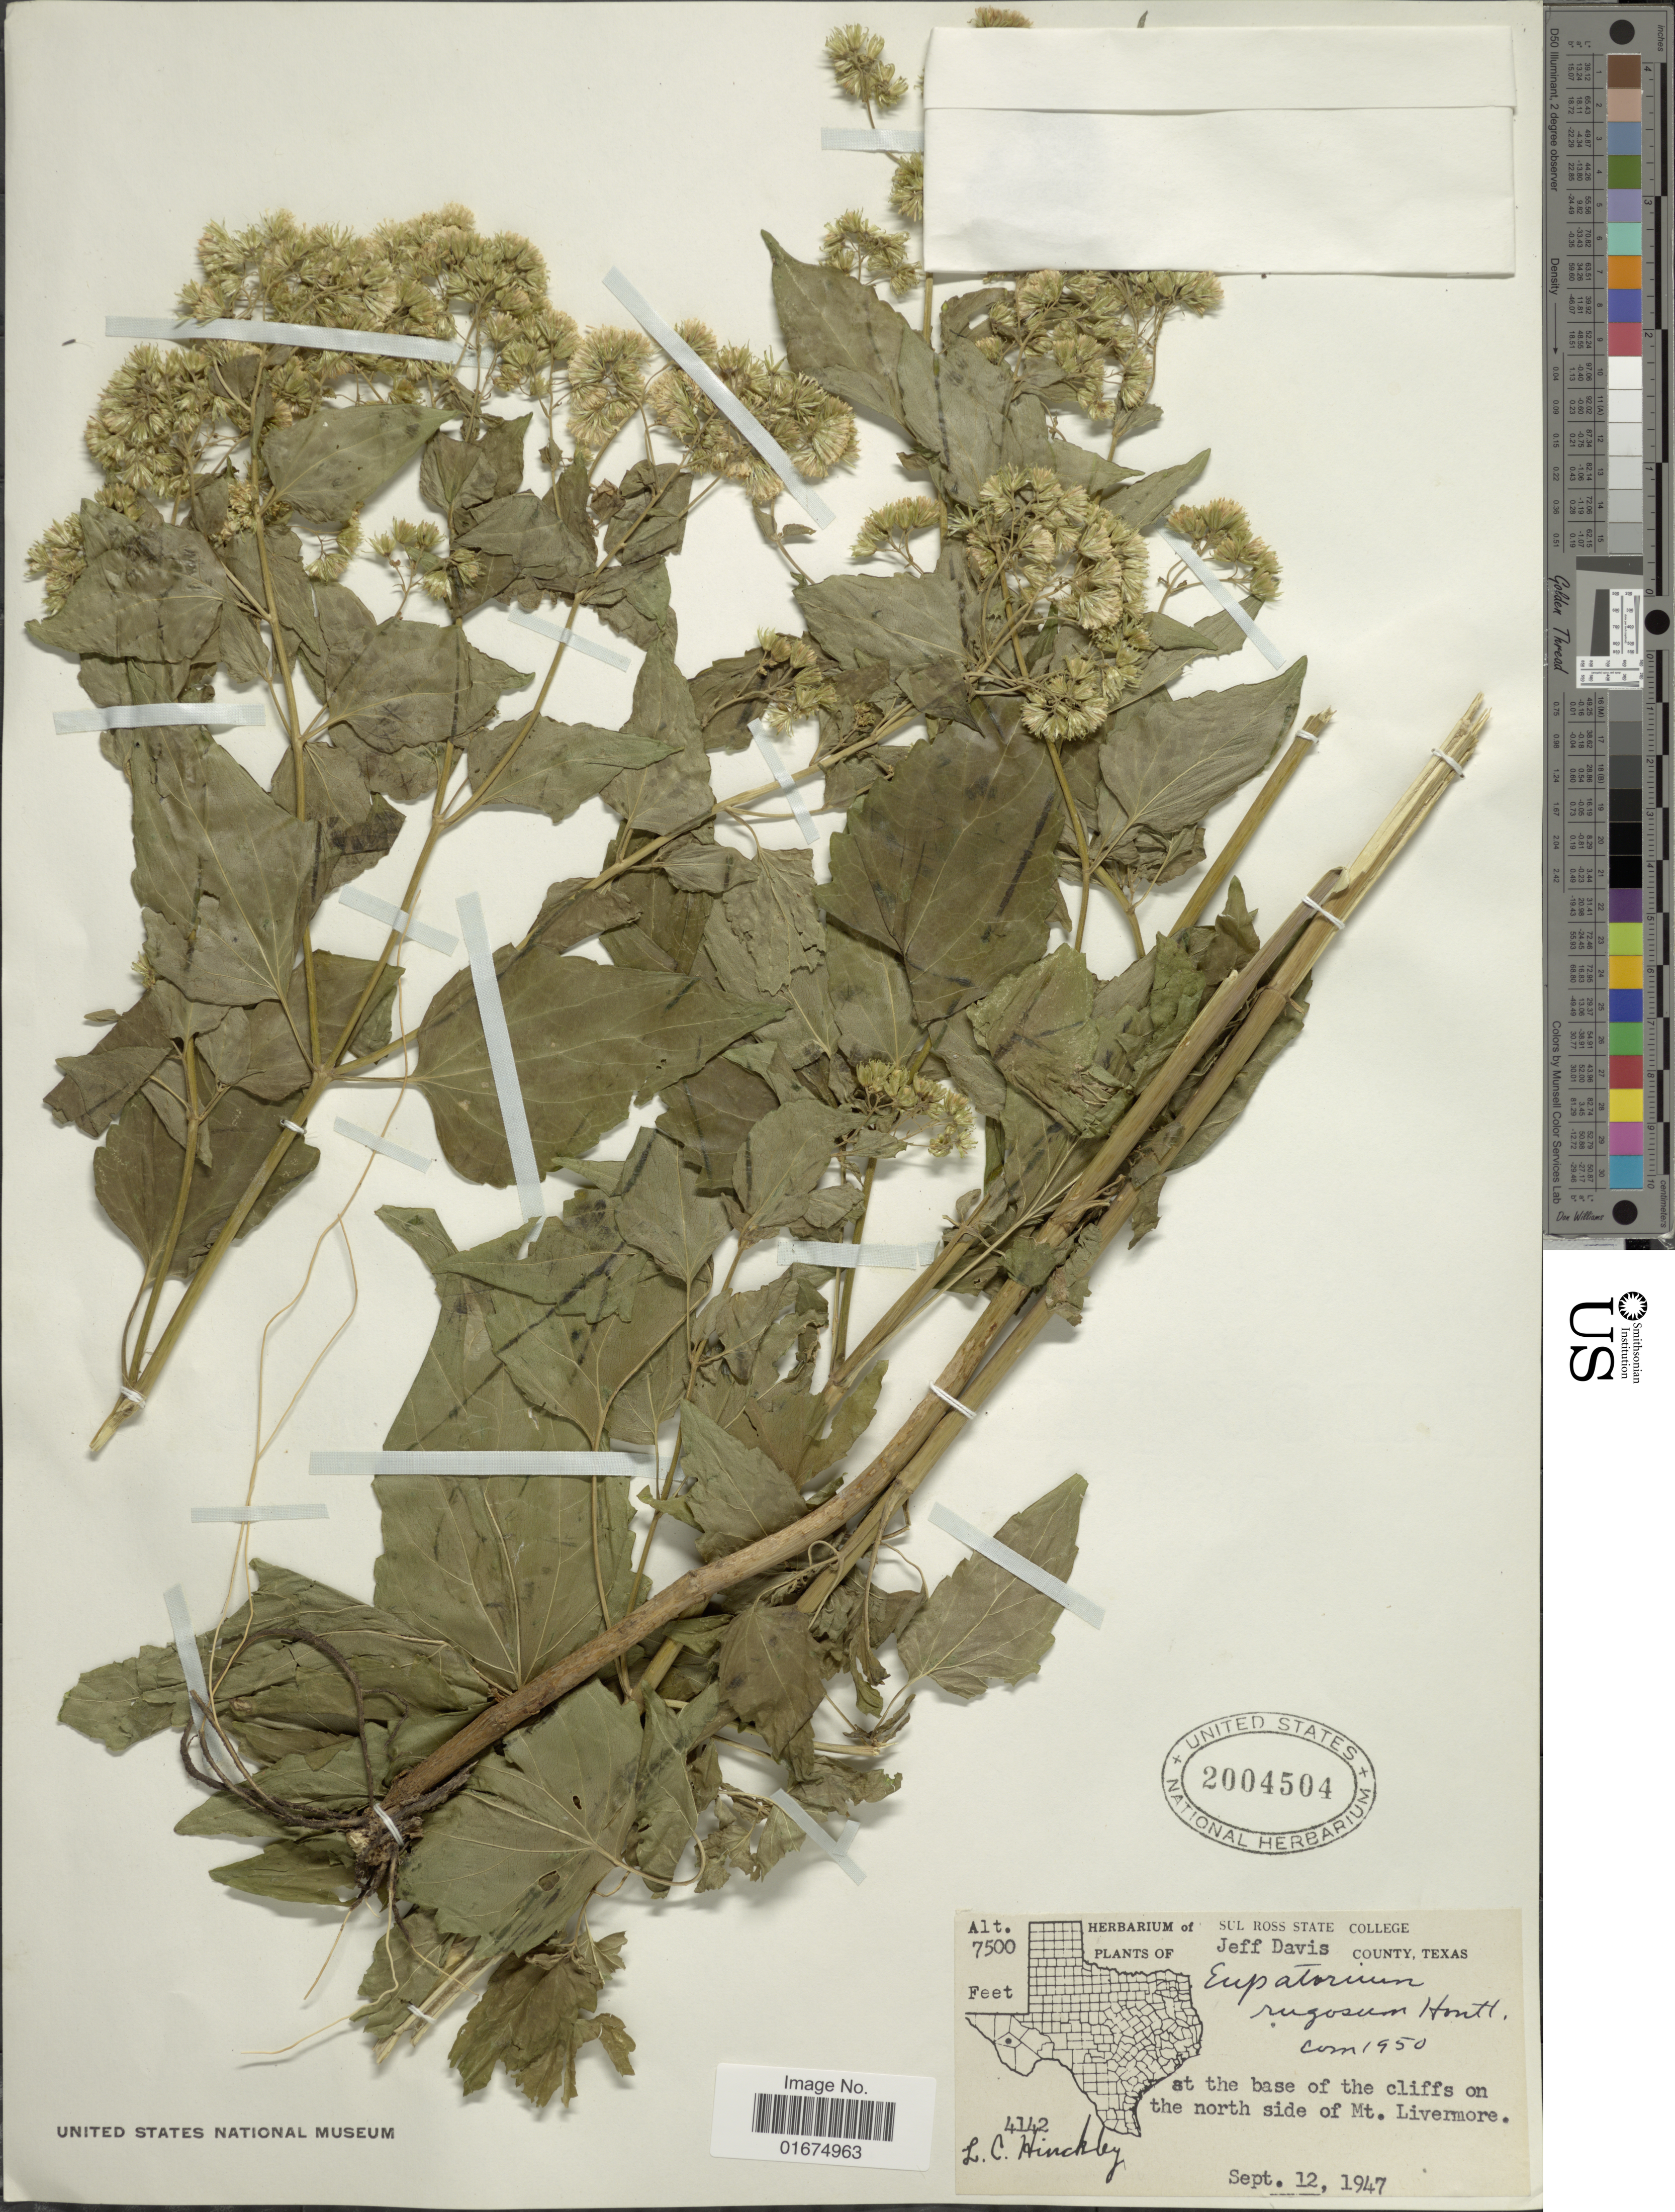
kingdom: Plantae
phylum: Tracheophyta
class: Magnoliopsida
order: Asterales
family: Asteraceae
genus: Ageratina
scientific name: Ageratina altissima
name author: (L.) R.M. King & H. Rob.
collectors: L. Hinckley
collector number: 4142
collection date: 1947-09-12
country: United States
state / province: Texas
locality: Jeff Davis County, at the base of the cliffs on the north side of Mt. Livermore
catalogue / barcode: US 2004504